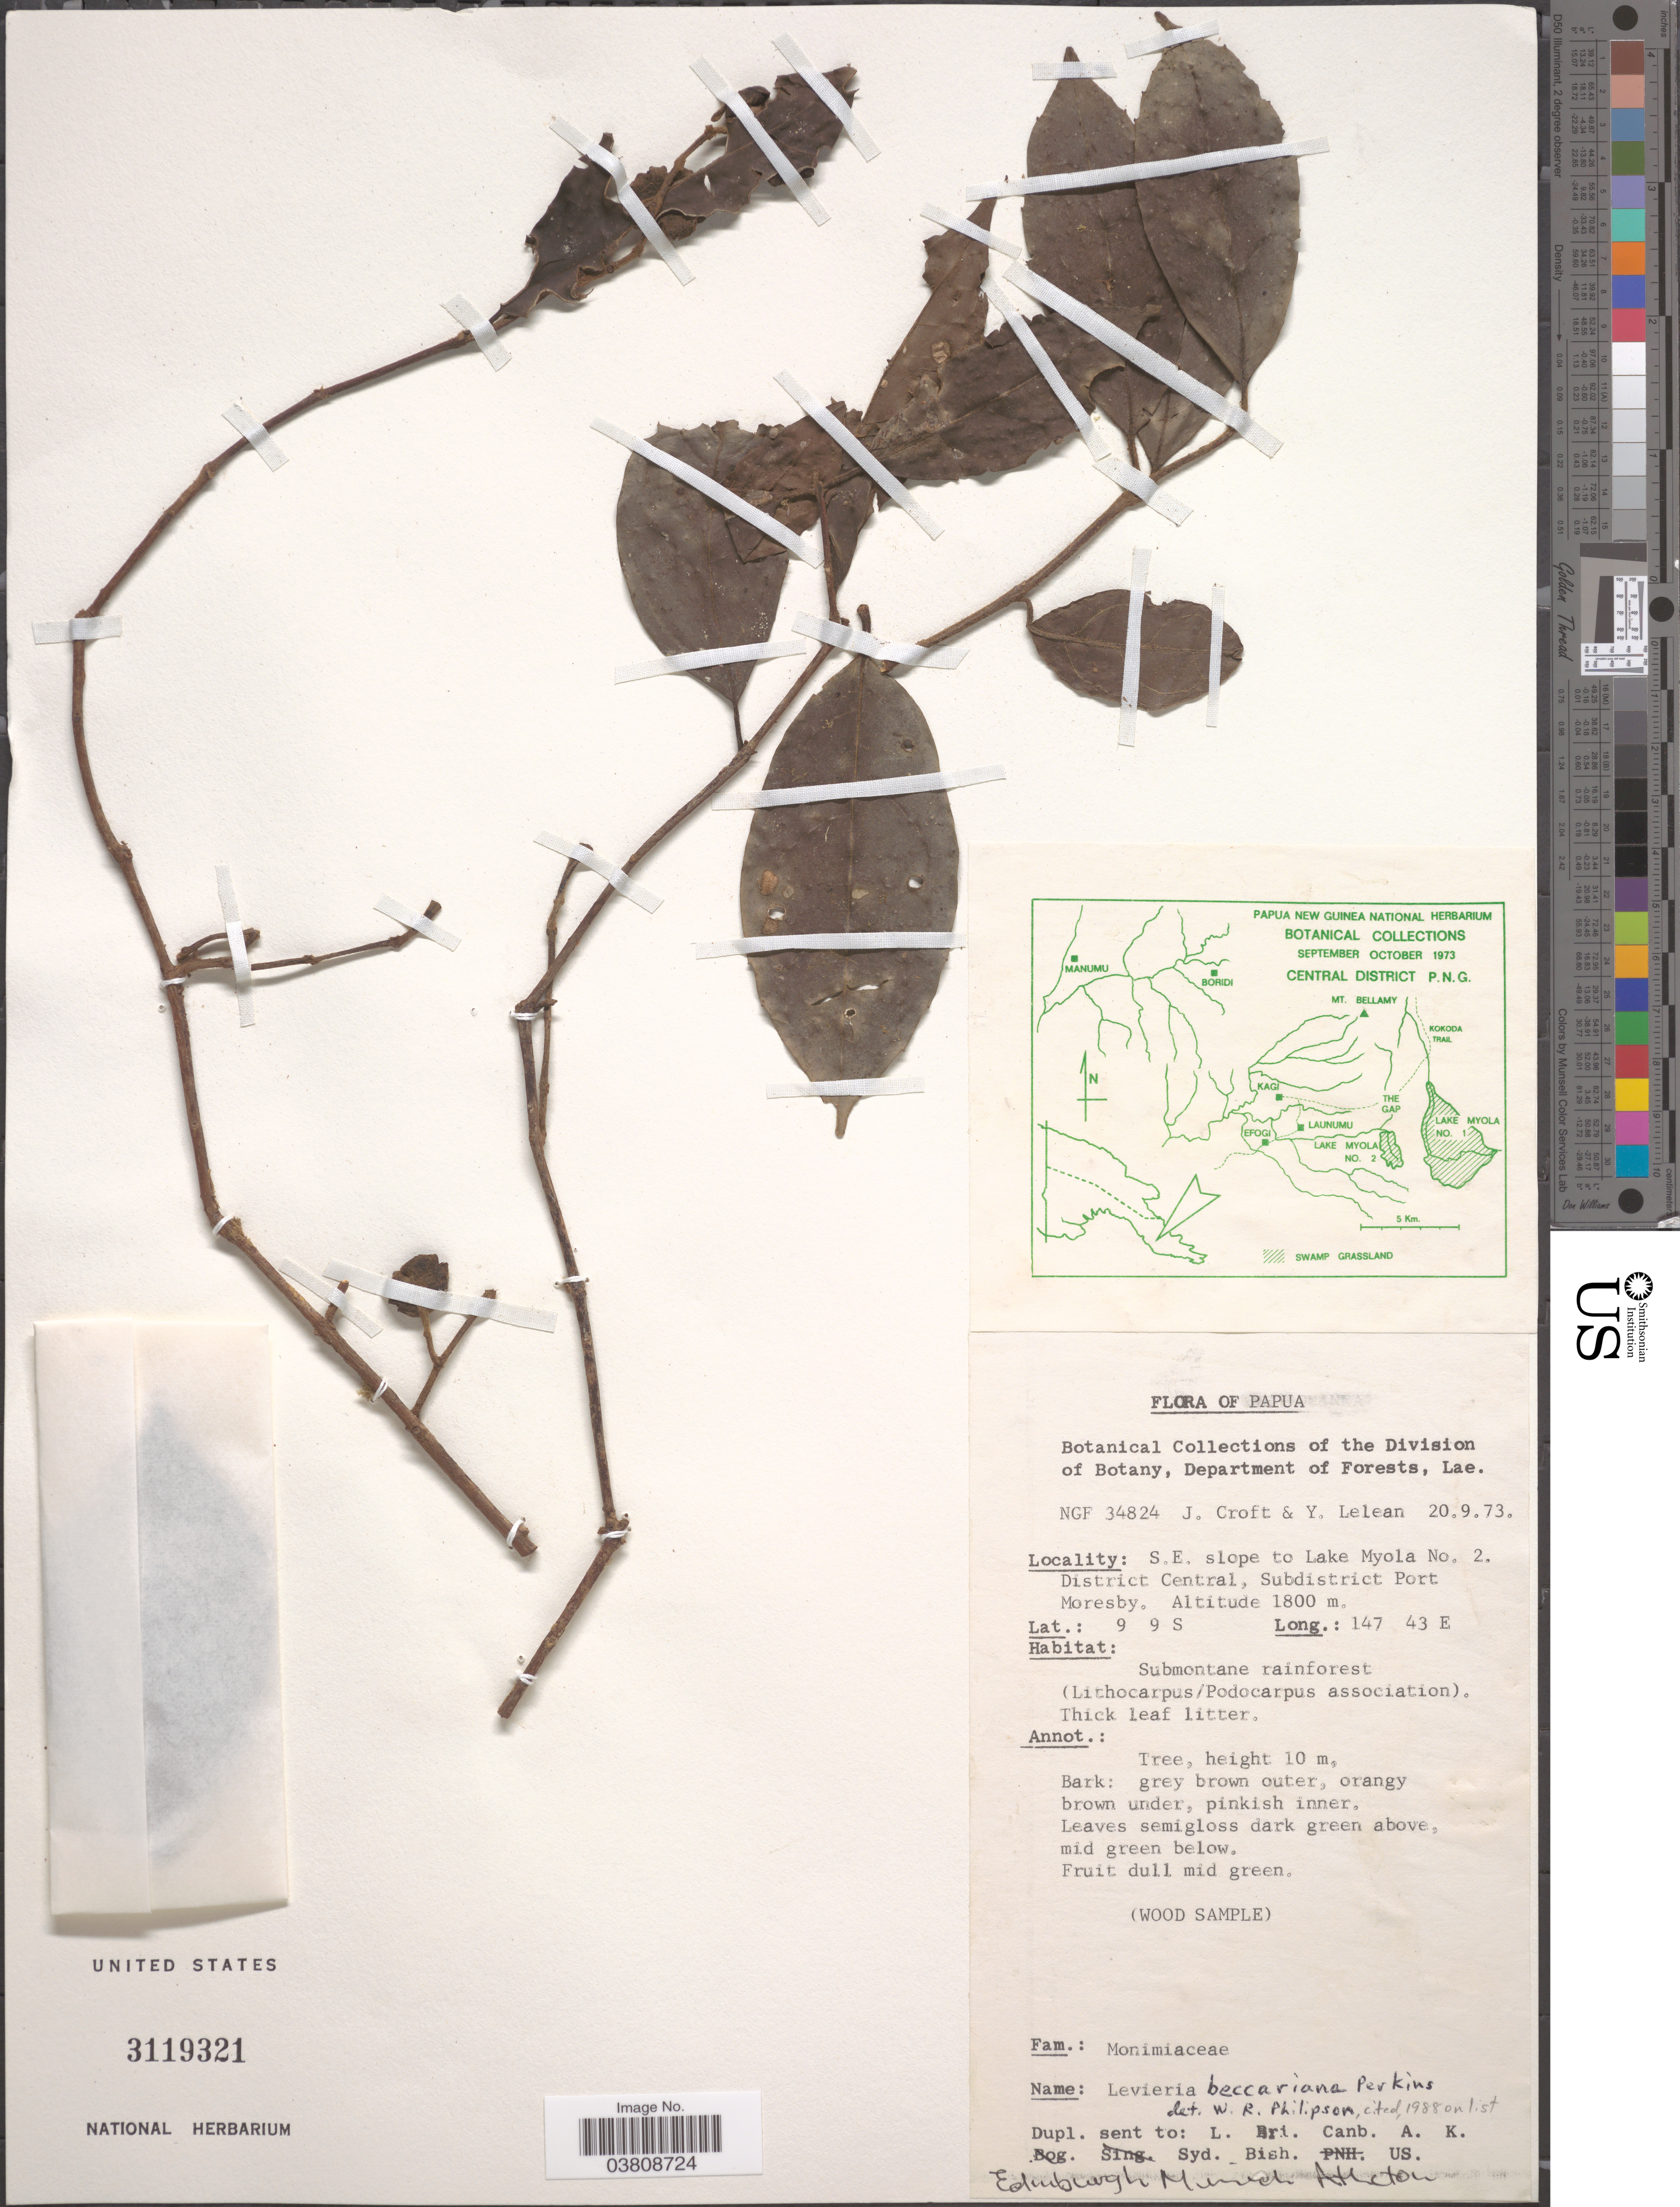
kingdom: Plantae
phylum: Tracheophyta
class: Magnoliopsida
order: Laurales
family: Monimiaceae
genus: Levieria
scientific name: Levieria beccariana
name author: Perk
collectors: J. Croft & Y. Lelean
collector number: NGF 34824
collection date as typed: Transcribed d/m/y: 20/9/73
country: Papua New Guinea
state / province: Central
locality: Papua. S.E. slope to Lake Myola No. 2. District Central, Subdistrict Port Moresby.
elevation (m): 1800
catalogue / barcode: US 3119321